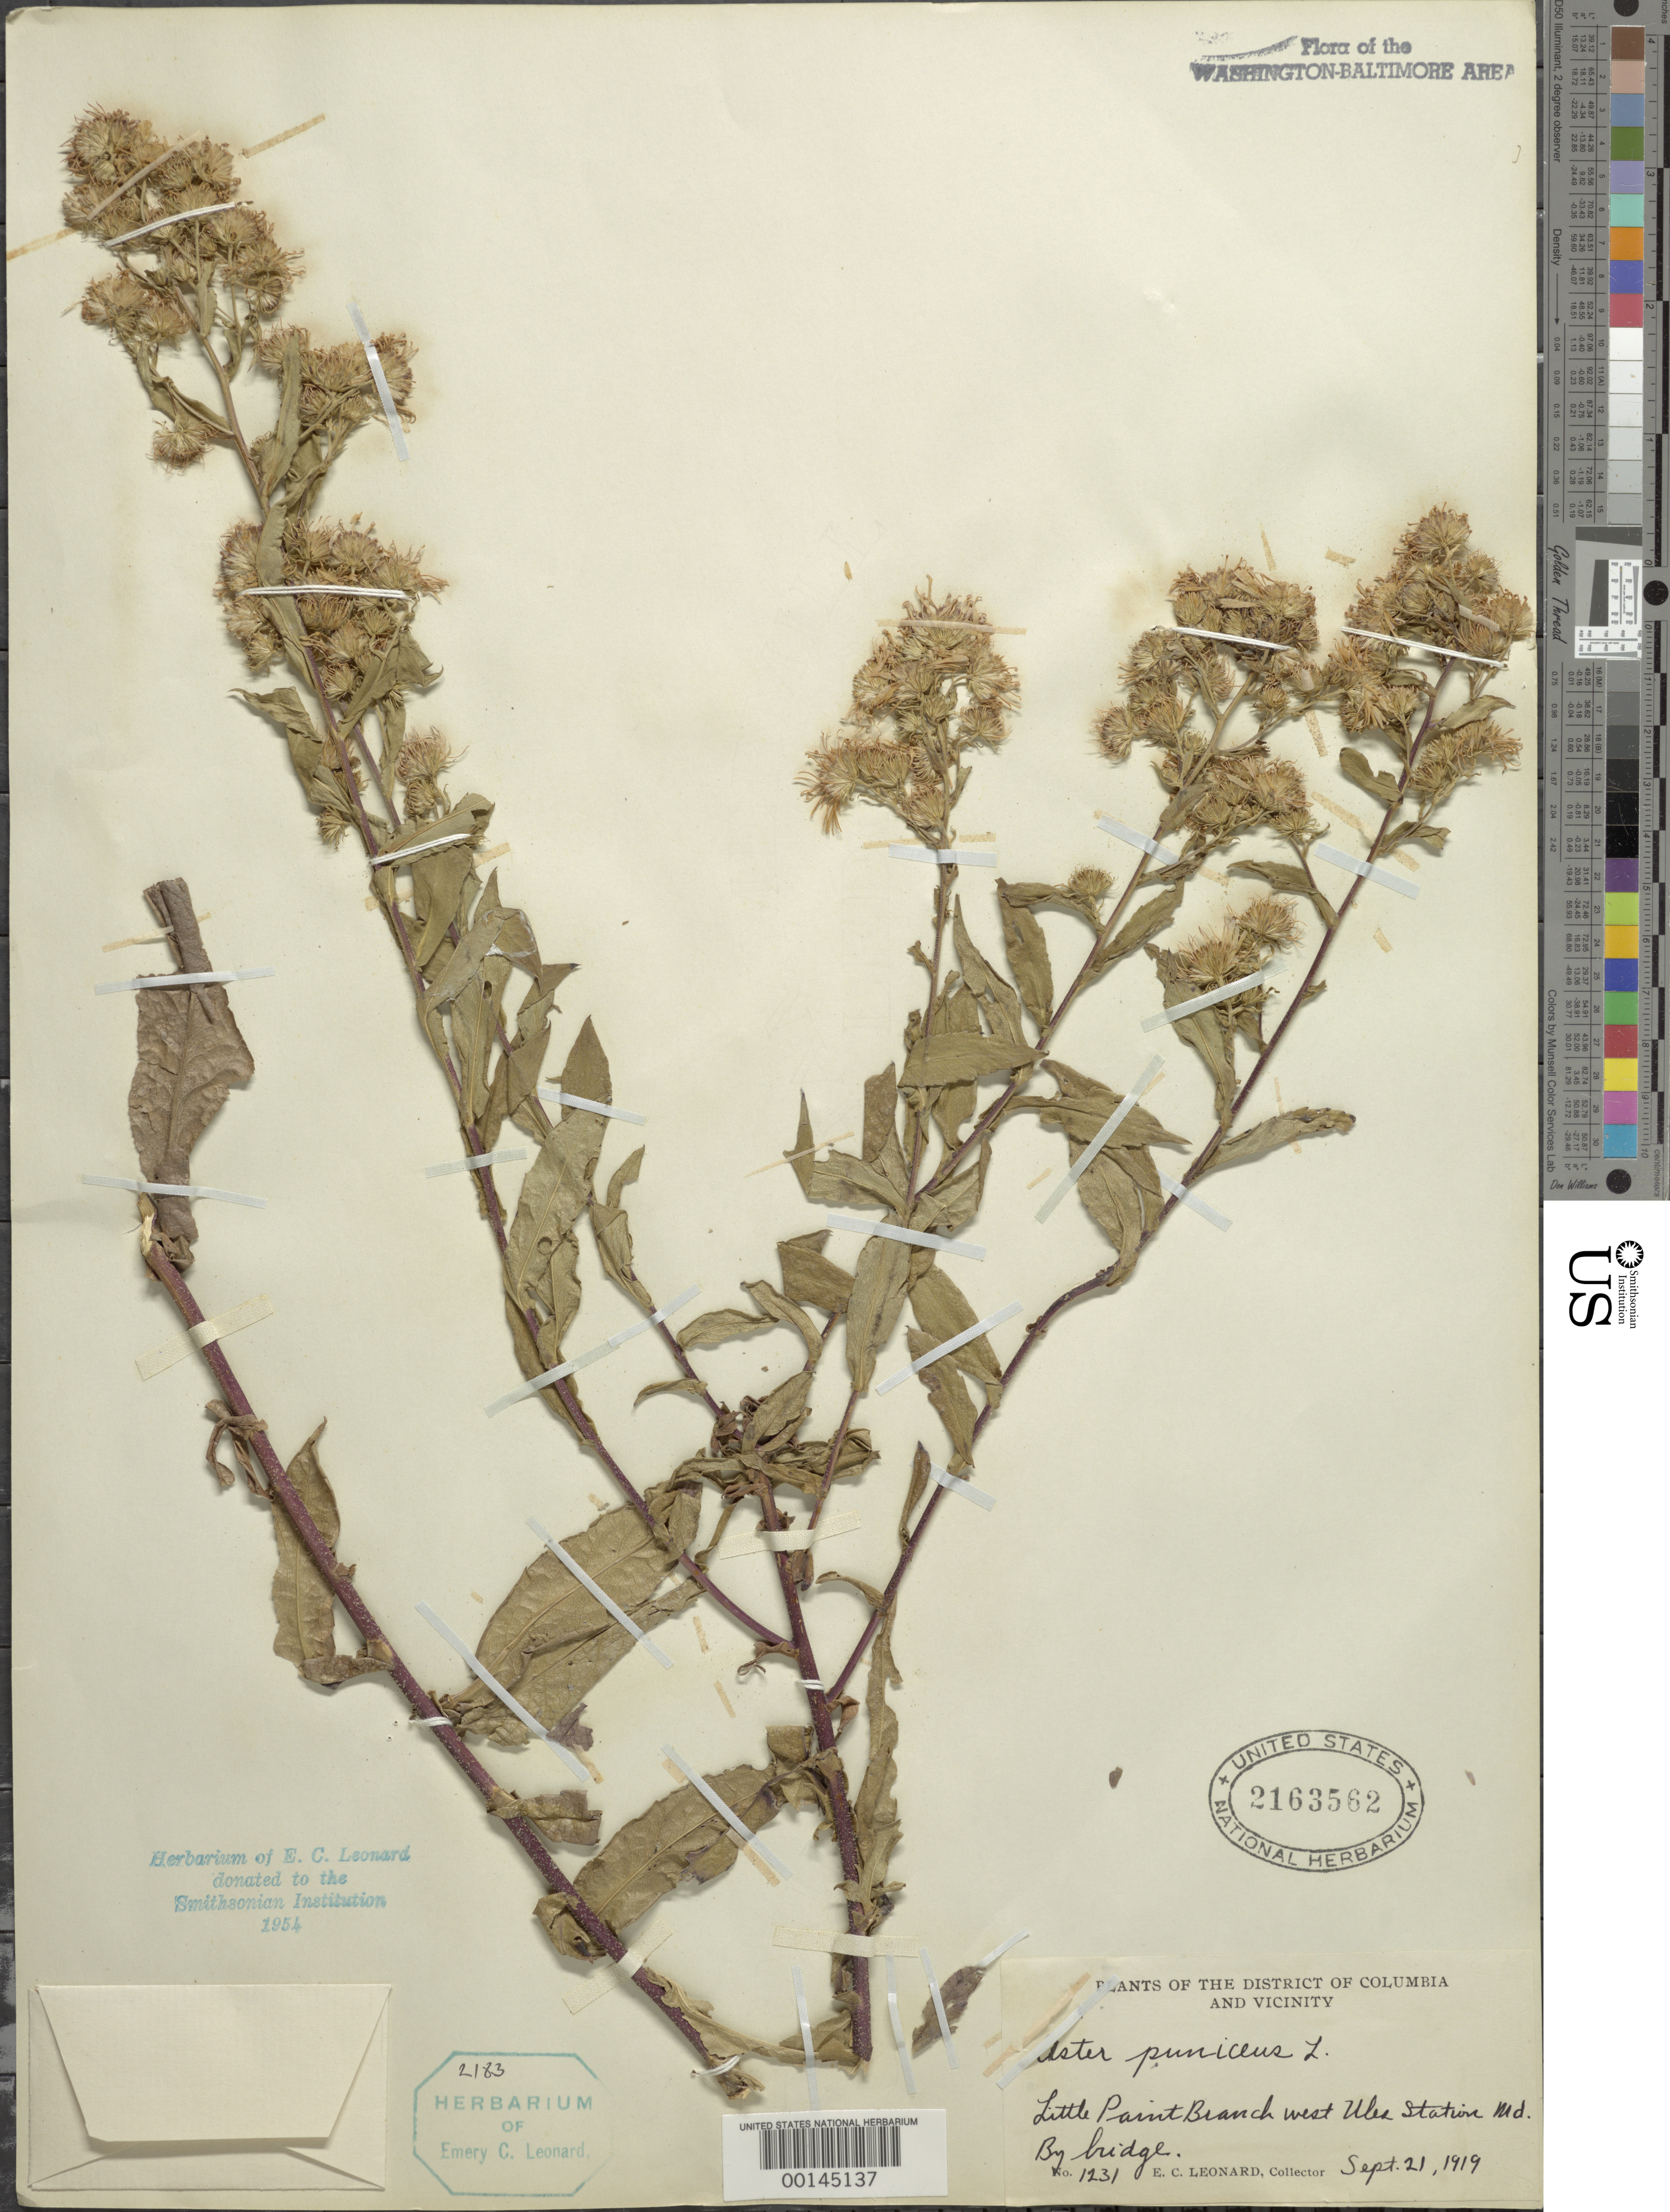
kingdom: Plantae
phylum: Tracheophyta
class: Magnoliopsida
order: Asterales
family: Asteraceae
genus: Symphyotrichum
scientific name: Symphyotrichum puniceum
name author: (L.) Á. Löve & D. Löve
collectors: E. C. Leonard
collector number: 1231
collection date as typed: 21 Sep 1919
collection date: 1919-09-21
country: United States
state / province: Maryland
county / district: Prince George's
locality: Little Paint Branch west of Uhles Station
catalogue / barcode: US 2163562